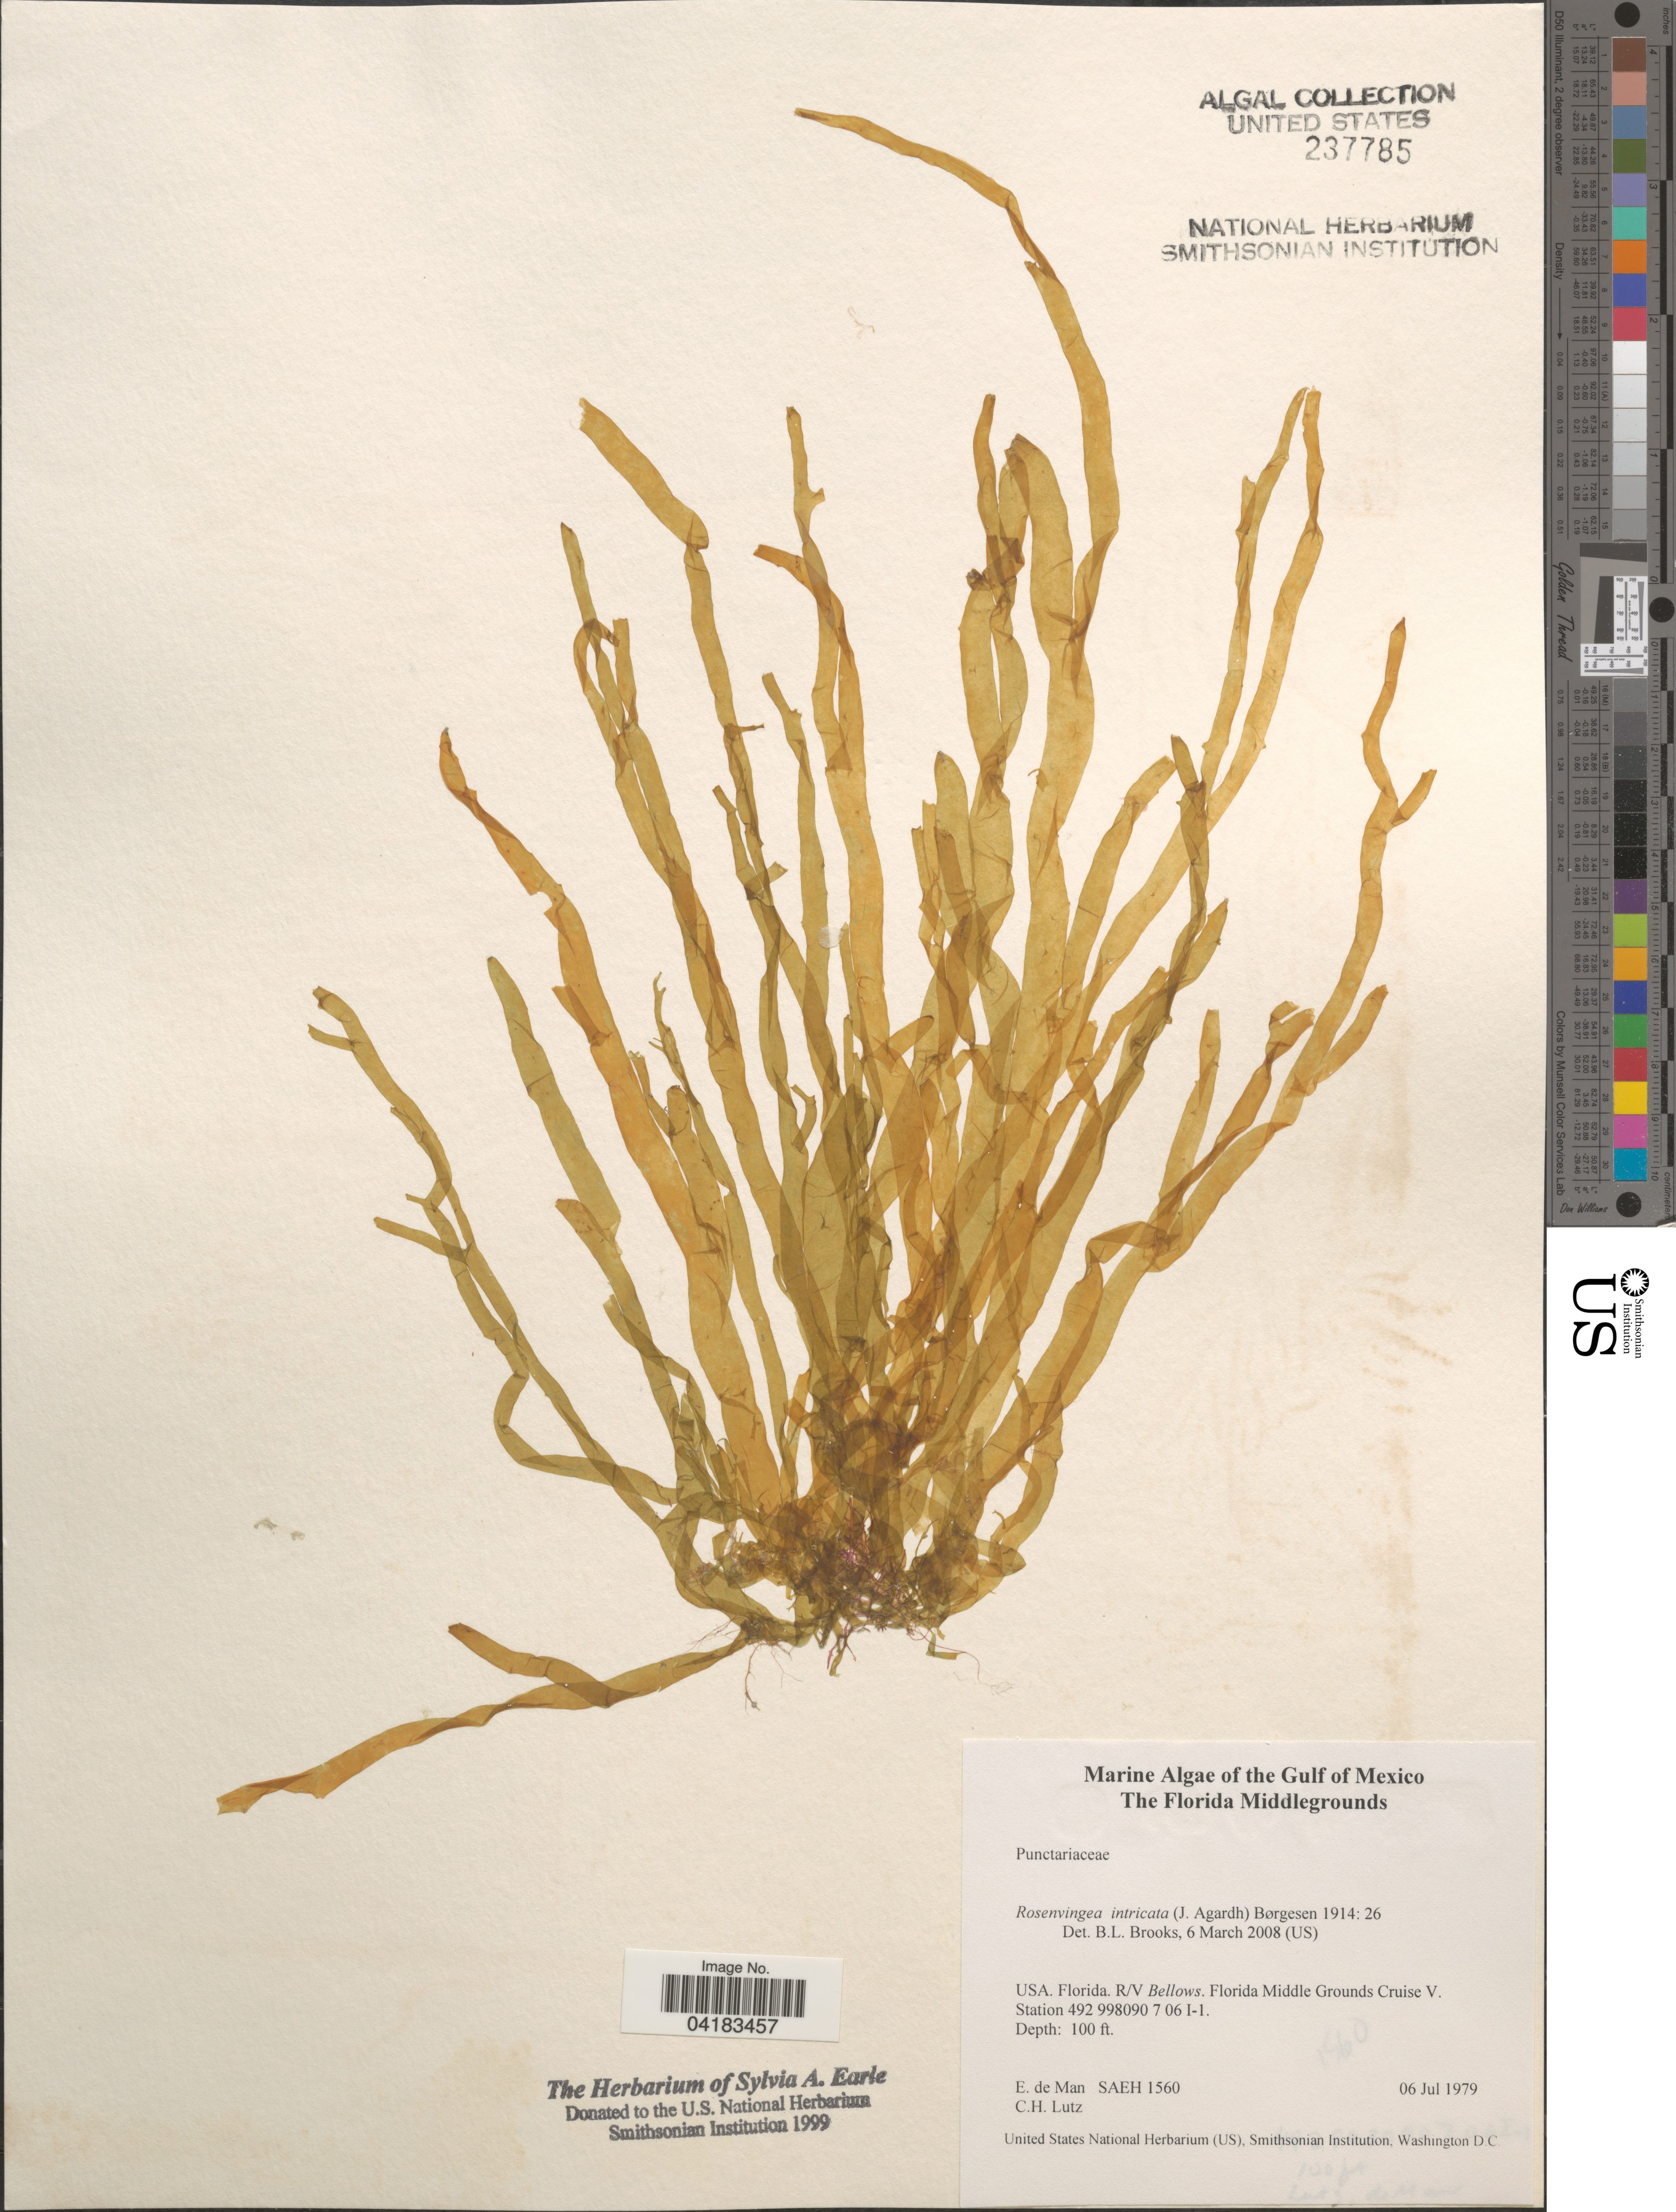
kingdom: Chromista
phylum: Ochrophyta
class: Phaeophyceae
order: Scytosiphonales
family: Scytosiphonaceae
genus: Rosenvingea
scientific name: Rosenvingea endiviifolia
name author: (Martius) M.J. Wynne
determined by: Algae name updating Project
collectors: E. de Man & C. Lutz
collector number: SAEH1560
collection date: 1979-07-06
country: United States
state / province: Florida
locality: The Gulf of Mexico. The Florida Middlegrounds. R/V Bellows. Florida Middle Grounds Cruise V. Station 492 998090 7 06 I-1.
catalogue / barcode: US 237785